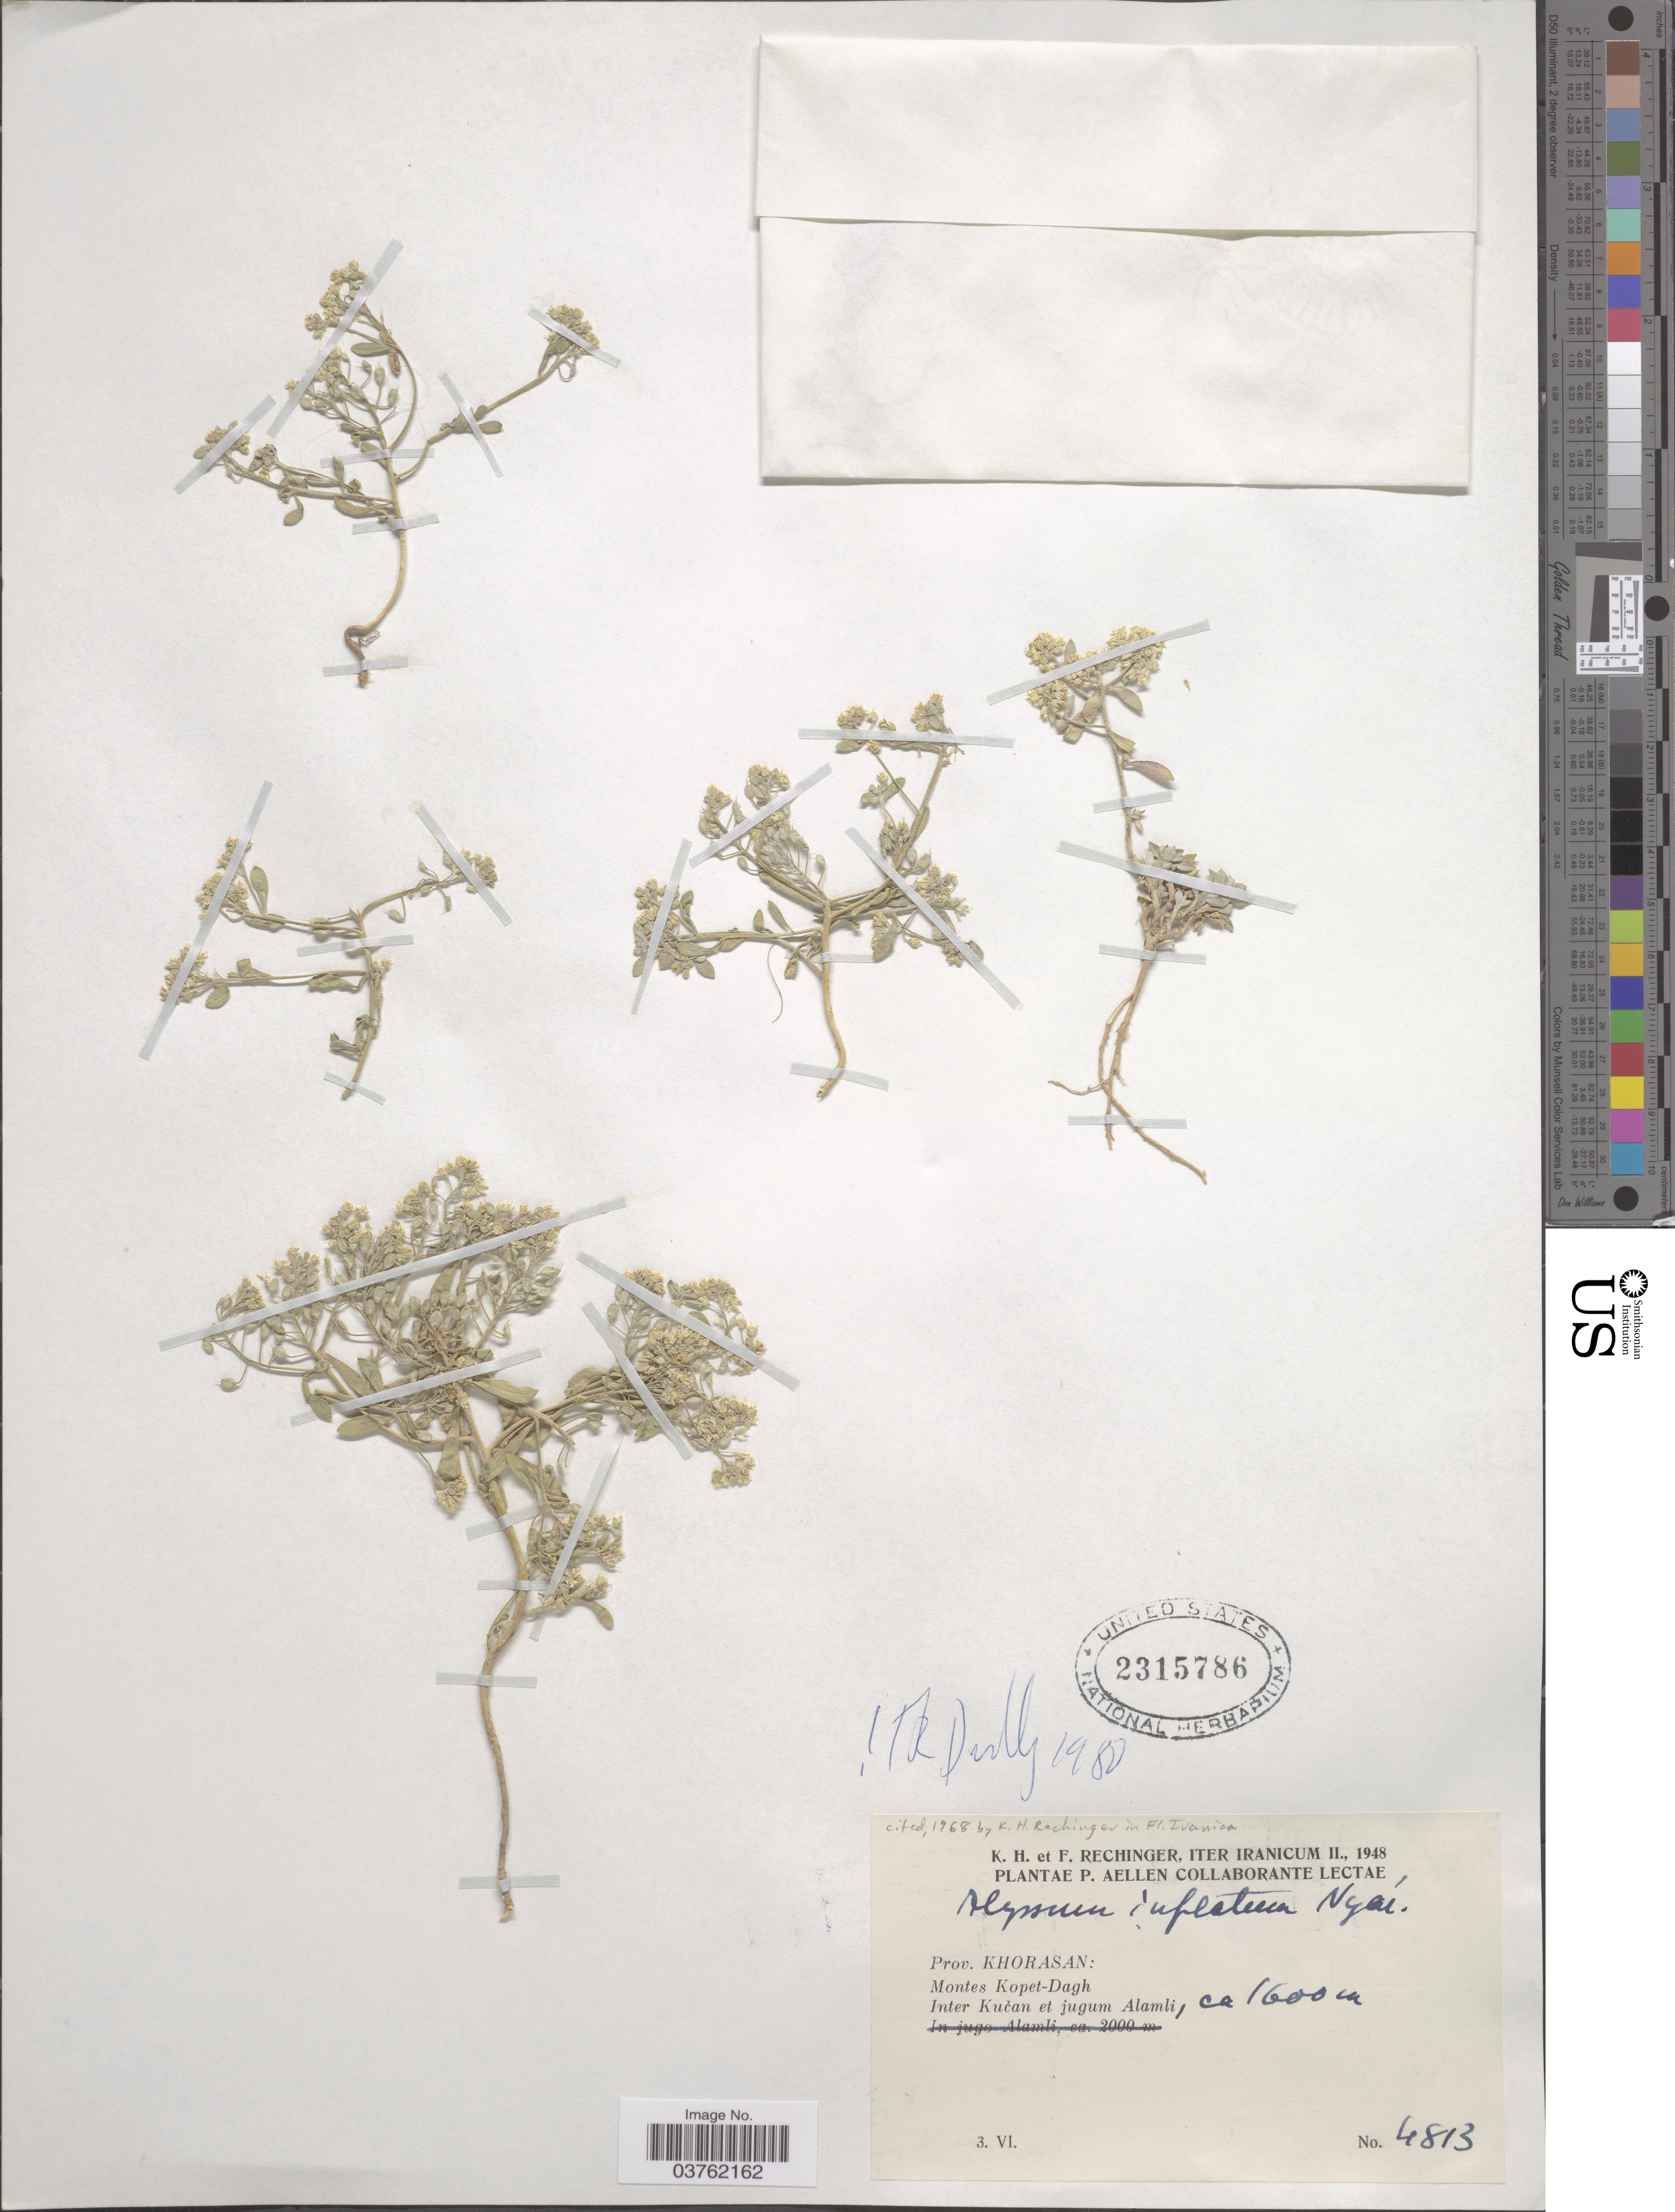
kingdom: Plantae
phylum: Tracheophyta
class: Magnoliopsida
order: Brassicales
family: Brassicaceae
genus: Alyssum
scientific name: Alyssum inflatum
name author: Nyar.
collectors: K. H. Rechinger, F. Rechinger & P. Aellen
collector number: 4813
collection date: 1948-06-03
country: Iran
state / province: Khorasan [obsolete]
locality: Montes Kopet-Dagh. Inter Kučan et jugum Alamli.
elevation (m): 1600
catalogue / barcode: US 2315786